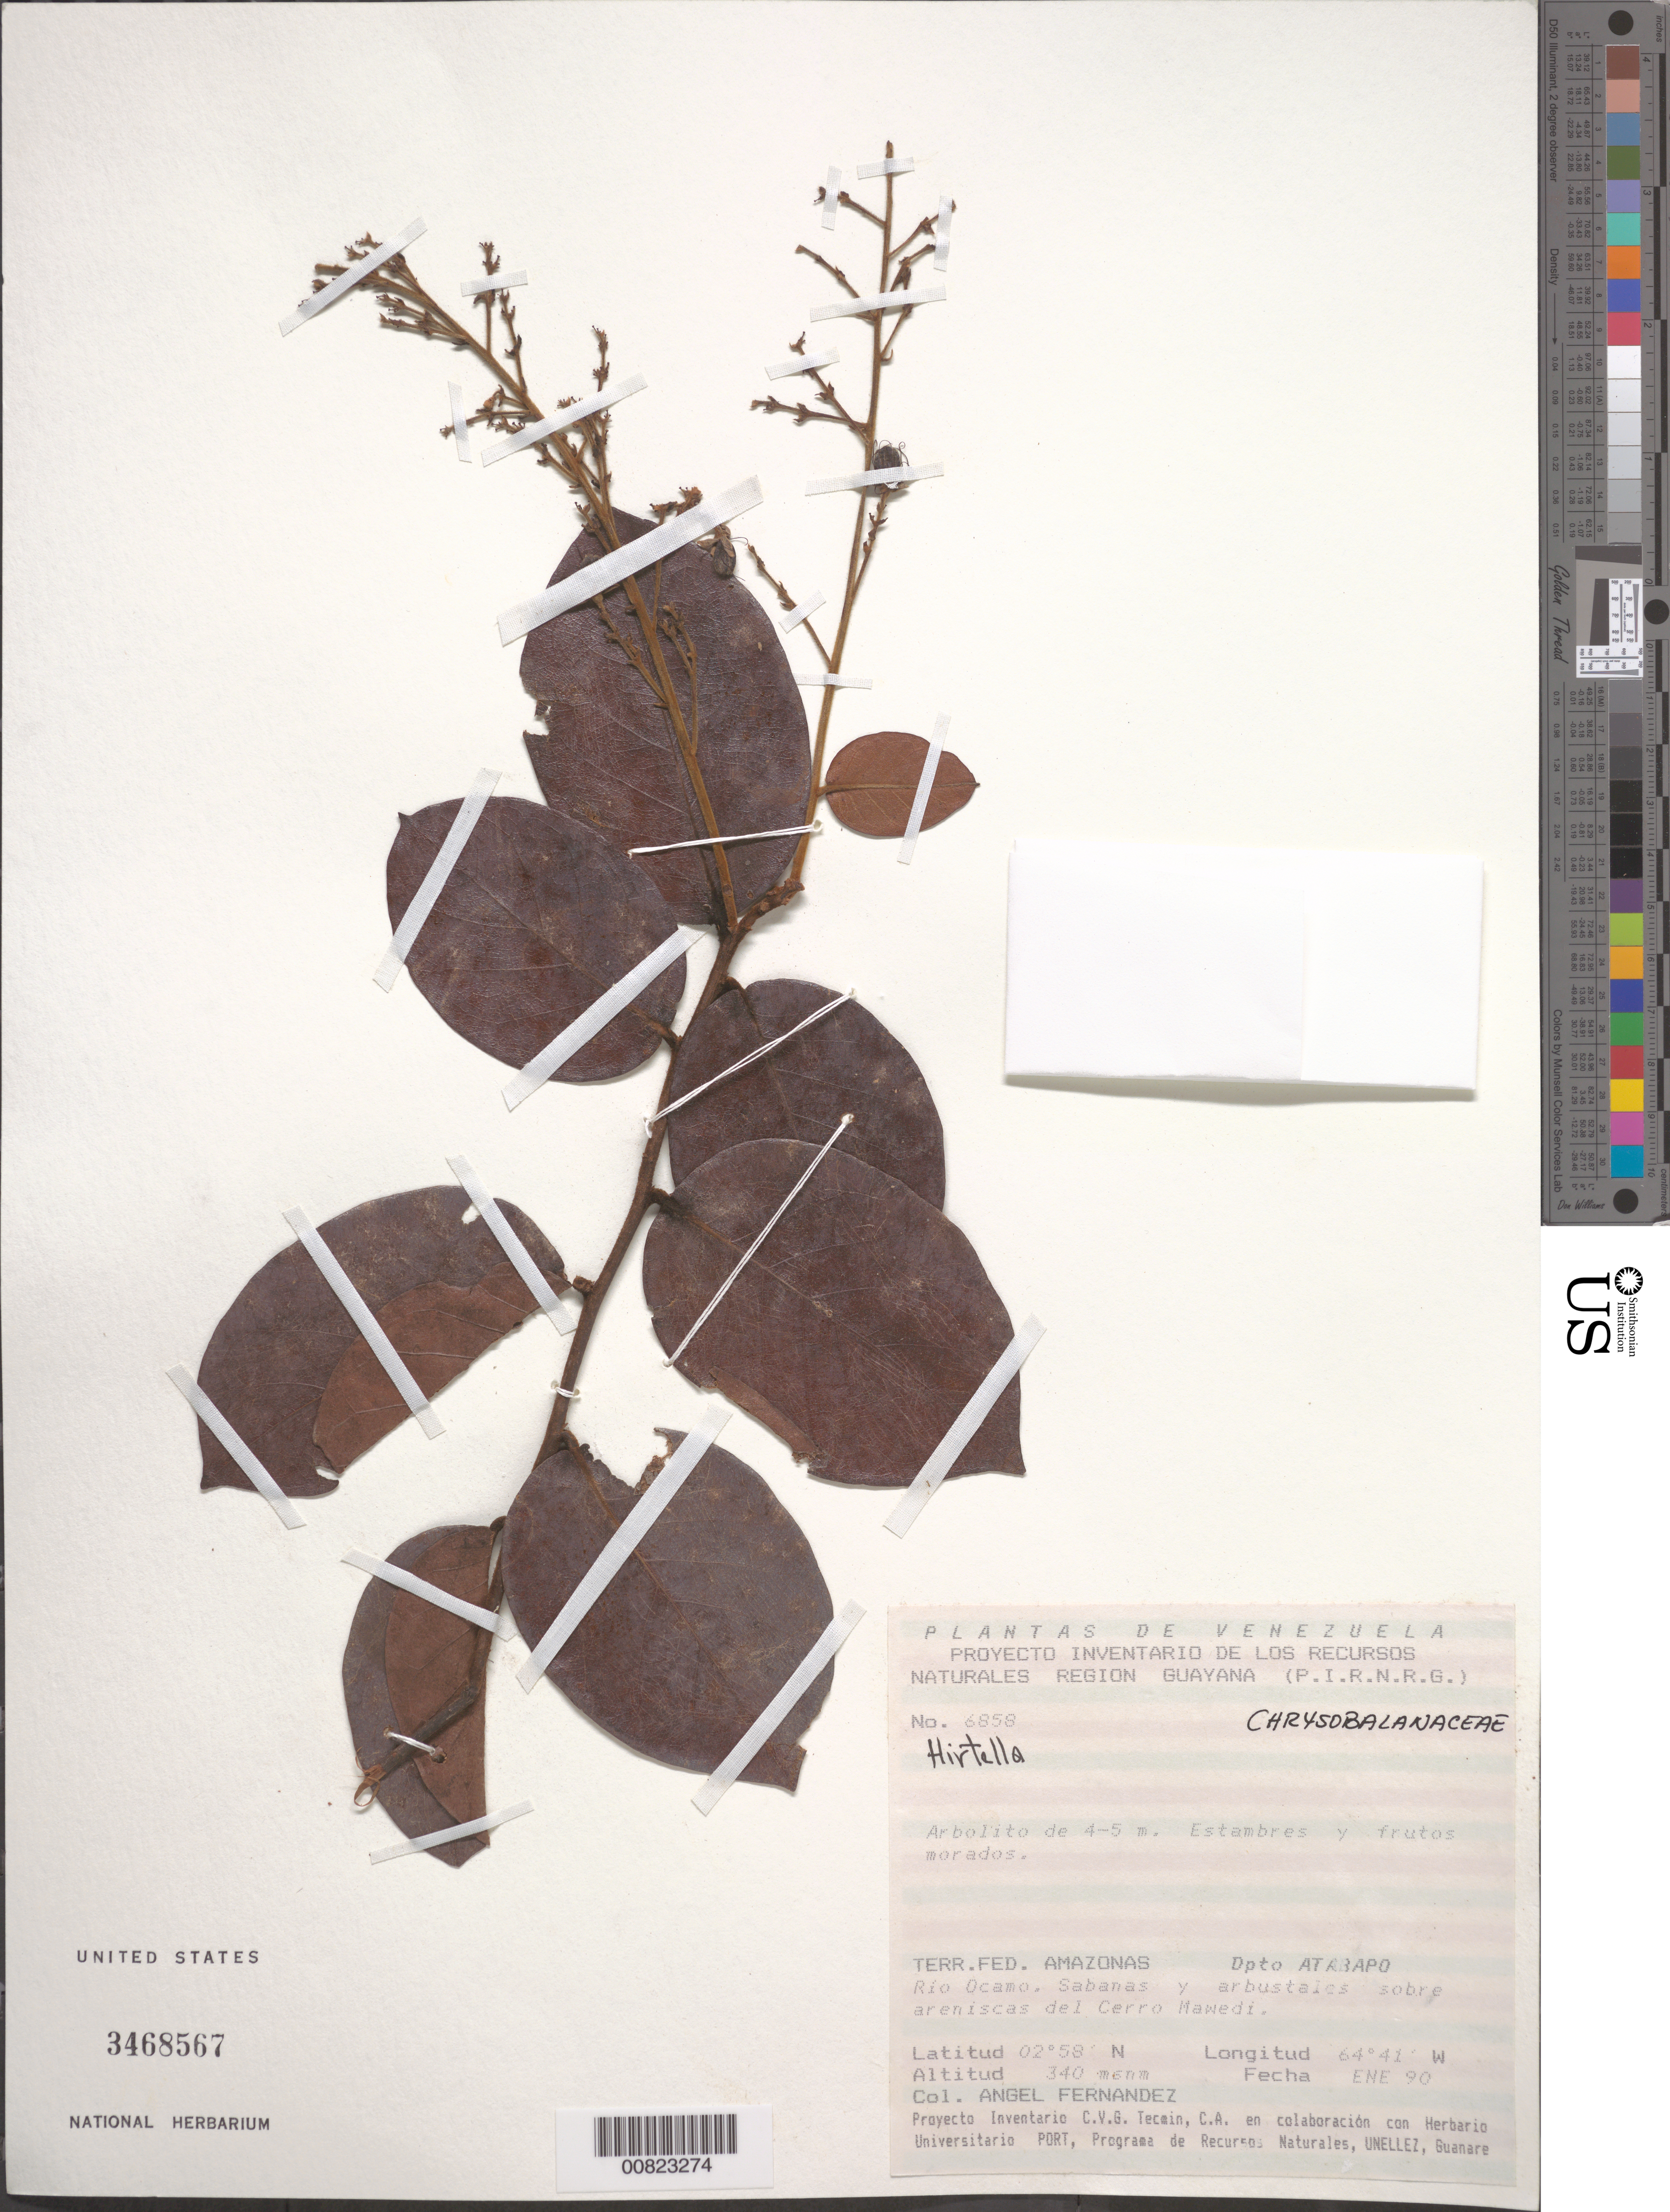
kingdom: Plantae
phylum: Tracheophyta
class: Magnoliopsida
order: Malpighiales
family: Chrysobalanaceae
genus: Hirtella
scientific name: Hirtella sp.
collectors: A. Fernández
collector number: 6858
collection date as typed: Jan-90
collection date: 1990-01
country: Venezuela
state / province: Amazonas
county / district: Atabapo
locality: Río Ocamo, Cerro Mawedi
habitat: Sabanas y arbustales sobre areniscas del cerro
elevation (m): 340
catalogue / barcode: US 3468567